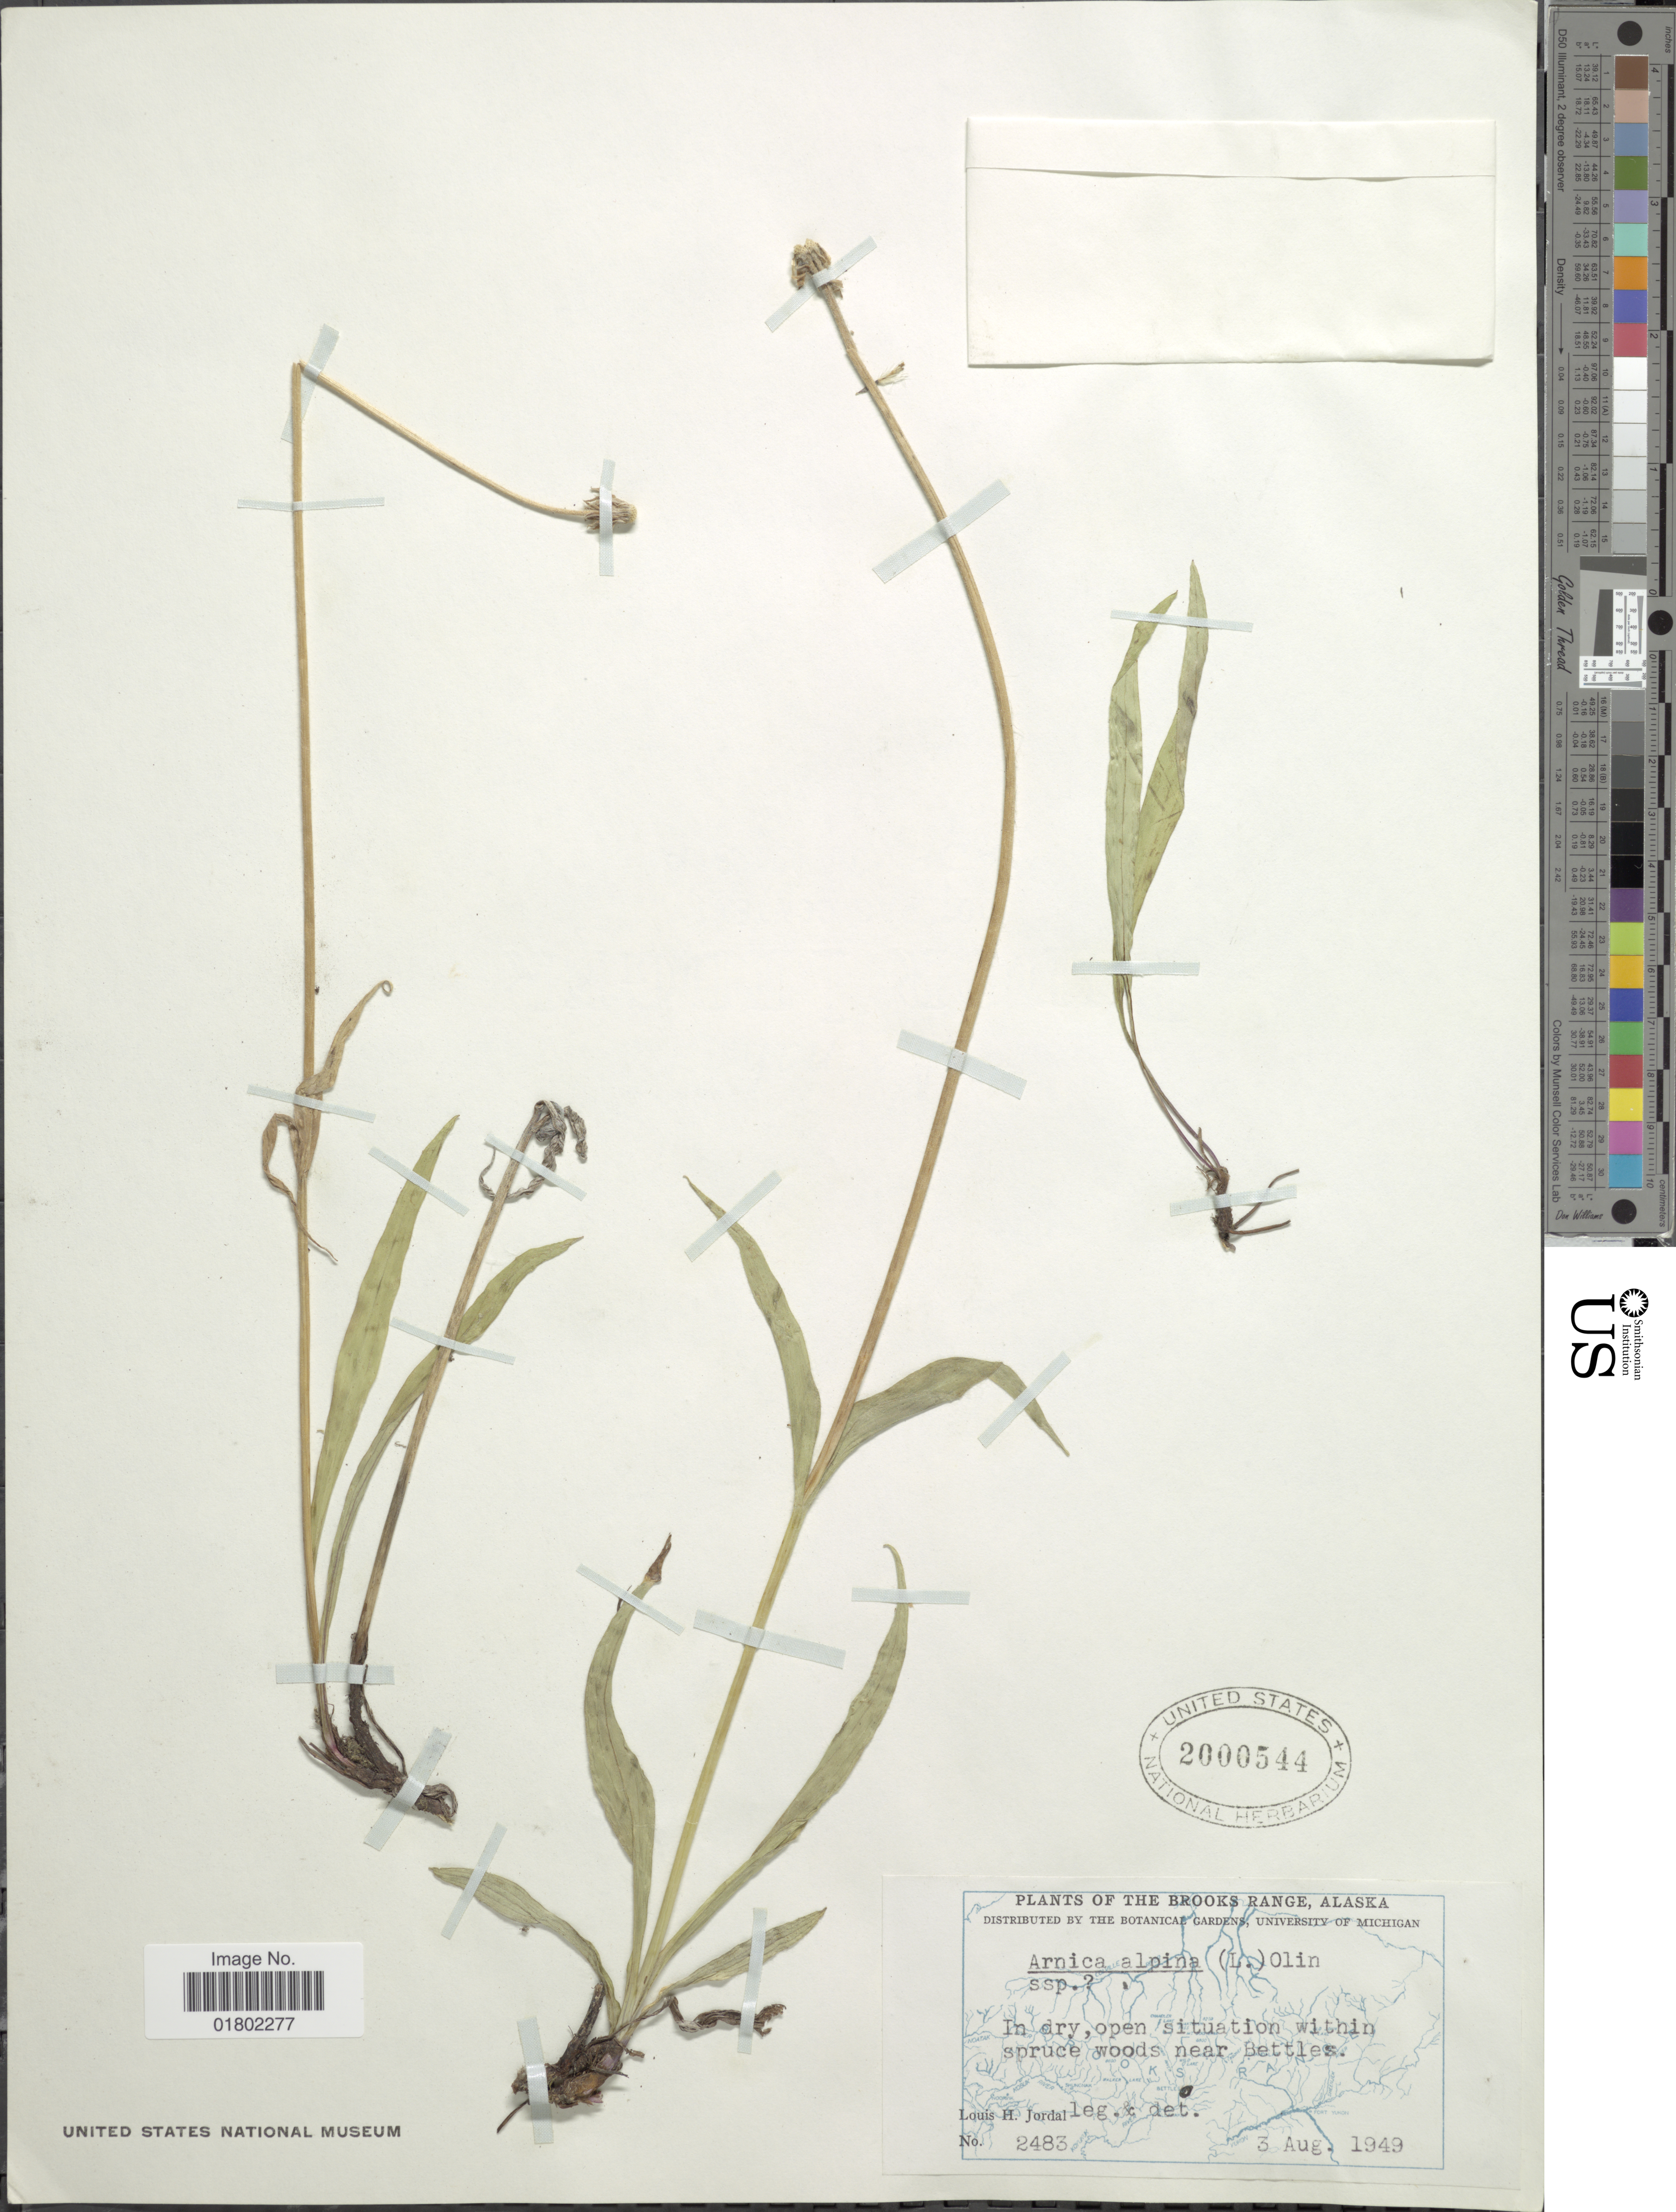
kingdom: Plantae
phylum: Tracheophyta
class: Magnoliopsida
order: Asterales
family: Asteraceae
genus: Arnica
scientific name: Arnica alpina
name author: Willd. ex Steud.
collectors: L. Jordal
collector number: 2483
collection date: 1949-08-03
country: United States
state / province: Alaska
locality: The Brooks Range, open situation within spruce woods near Bettles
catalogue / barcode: US 2000544